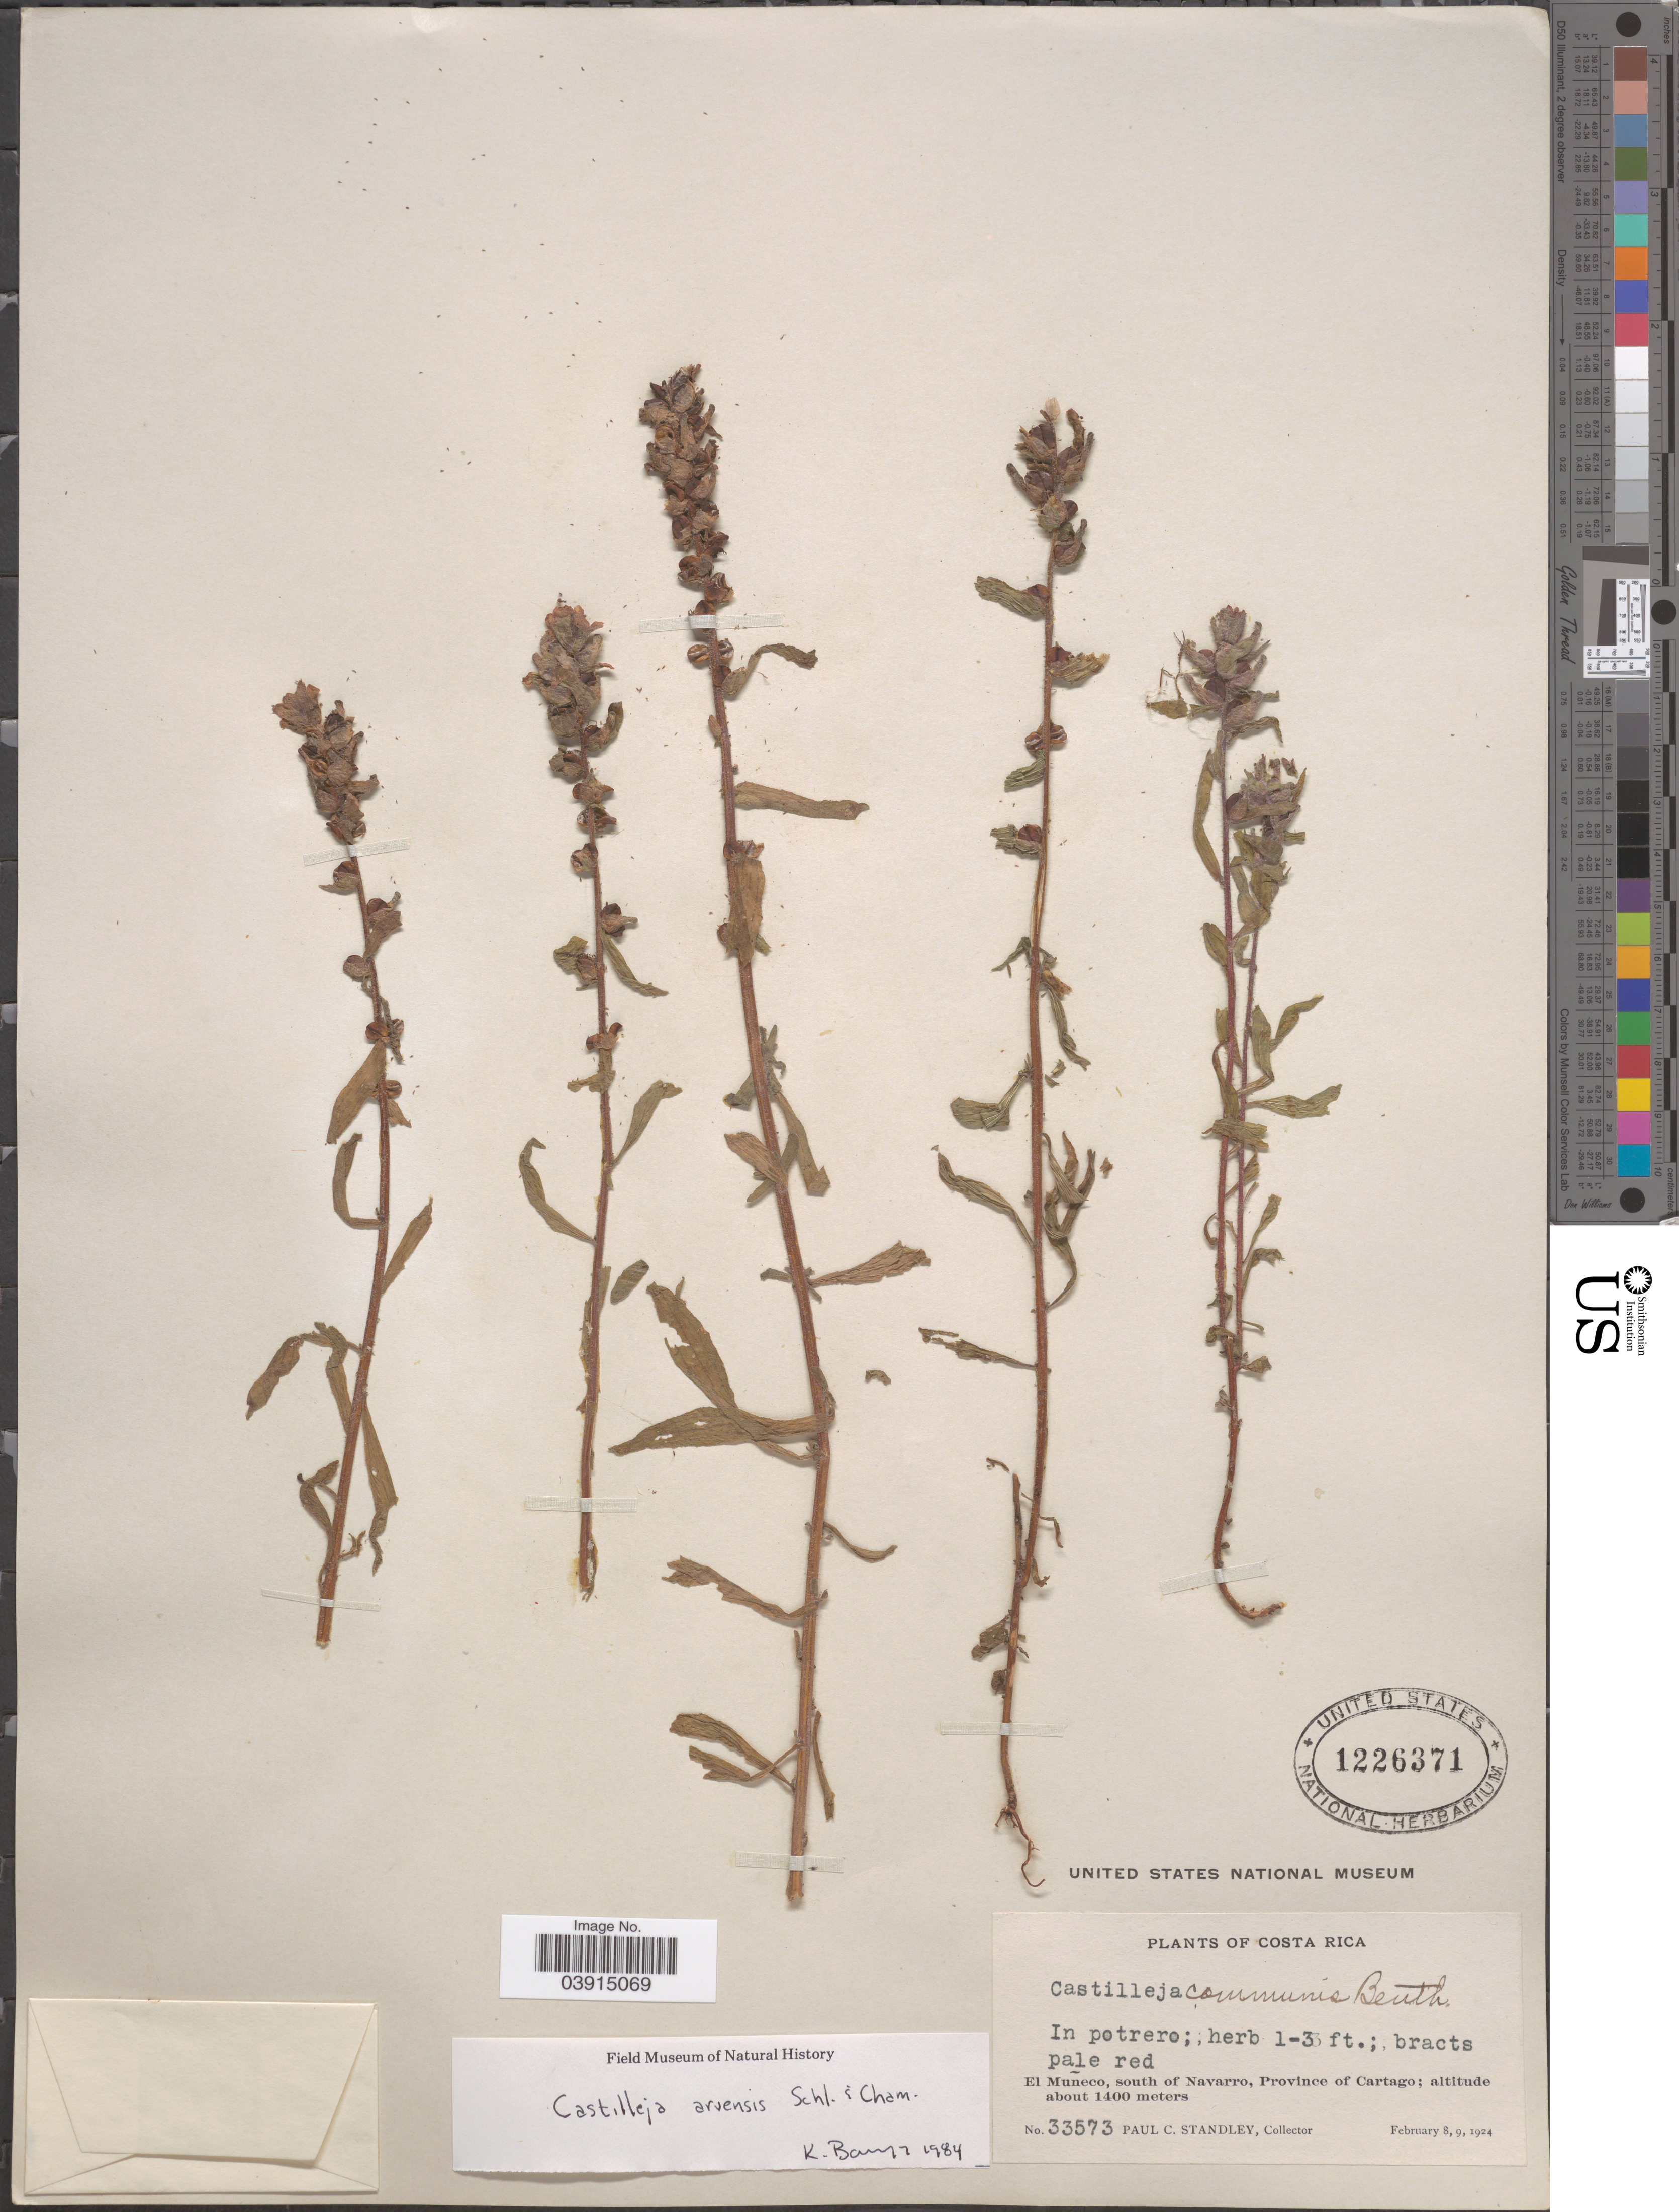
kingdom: Plantae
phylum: Tracheophyta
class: Magnoliopsida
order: Lamiales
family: Orobanchaceae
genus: Castilleja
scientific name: Castilleja arvensis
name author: Schltdl. & Cham.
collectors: P. C. Standley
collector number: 33573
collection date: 1924-02-08/1924-02-09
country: Costa Rica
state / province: Cartago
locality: In potrero; El Muñeco, south of Navarro.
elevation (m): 1400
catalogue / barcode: US 1226371